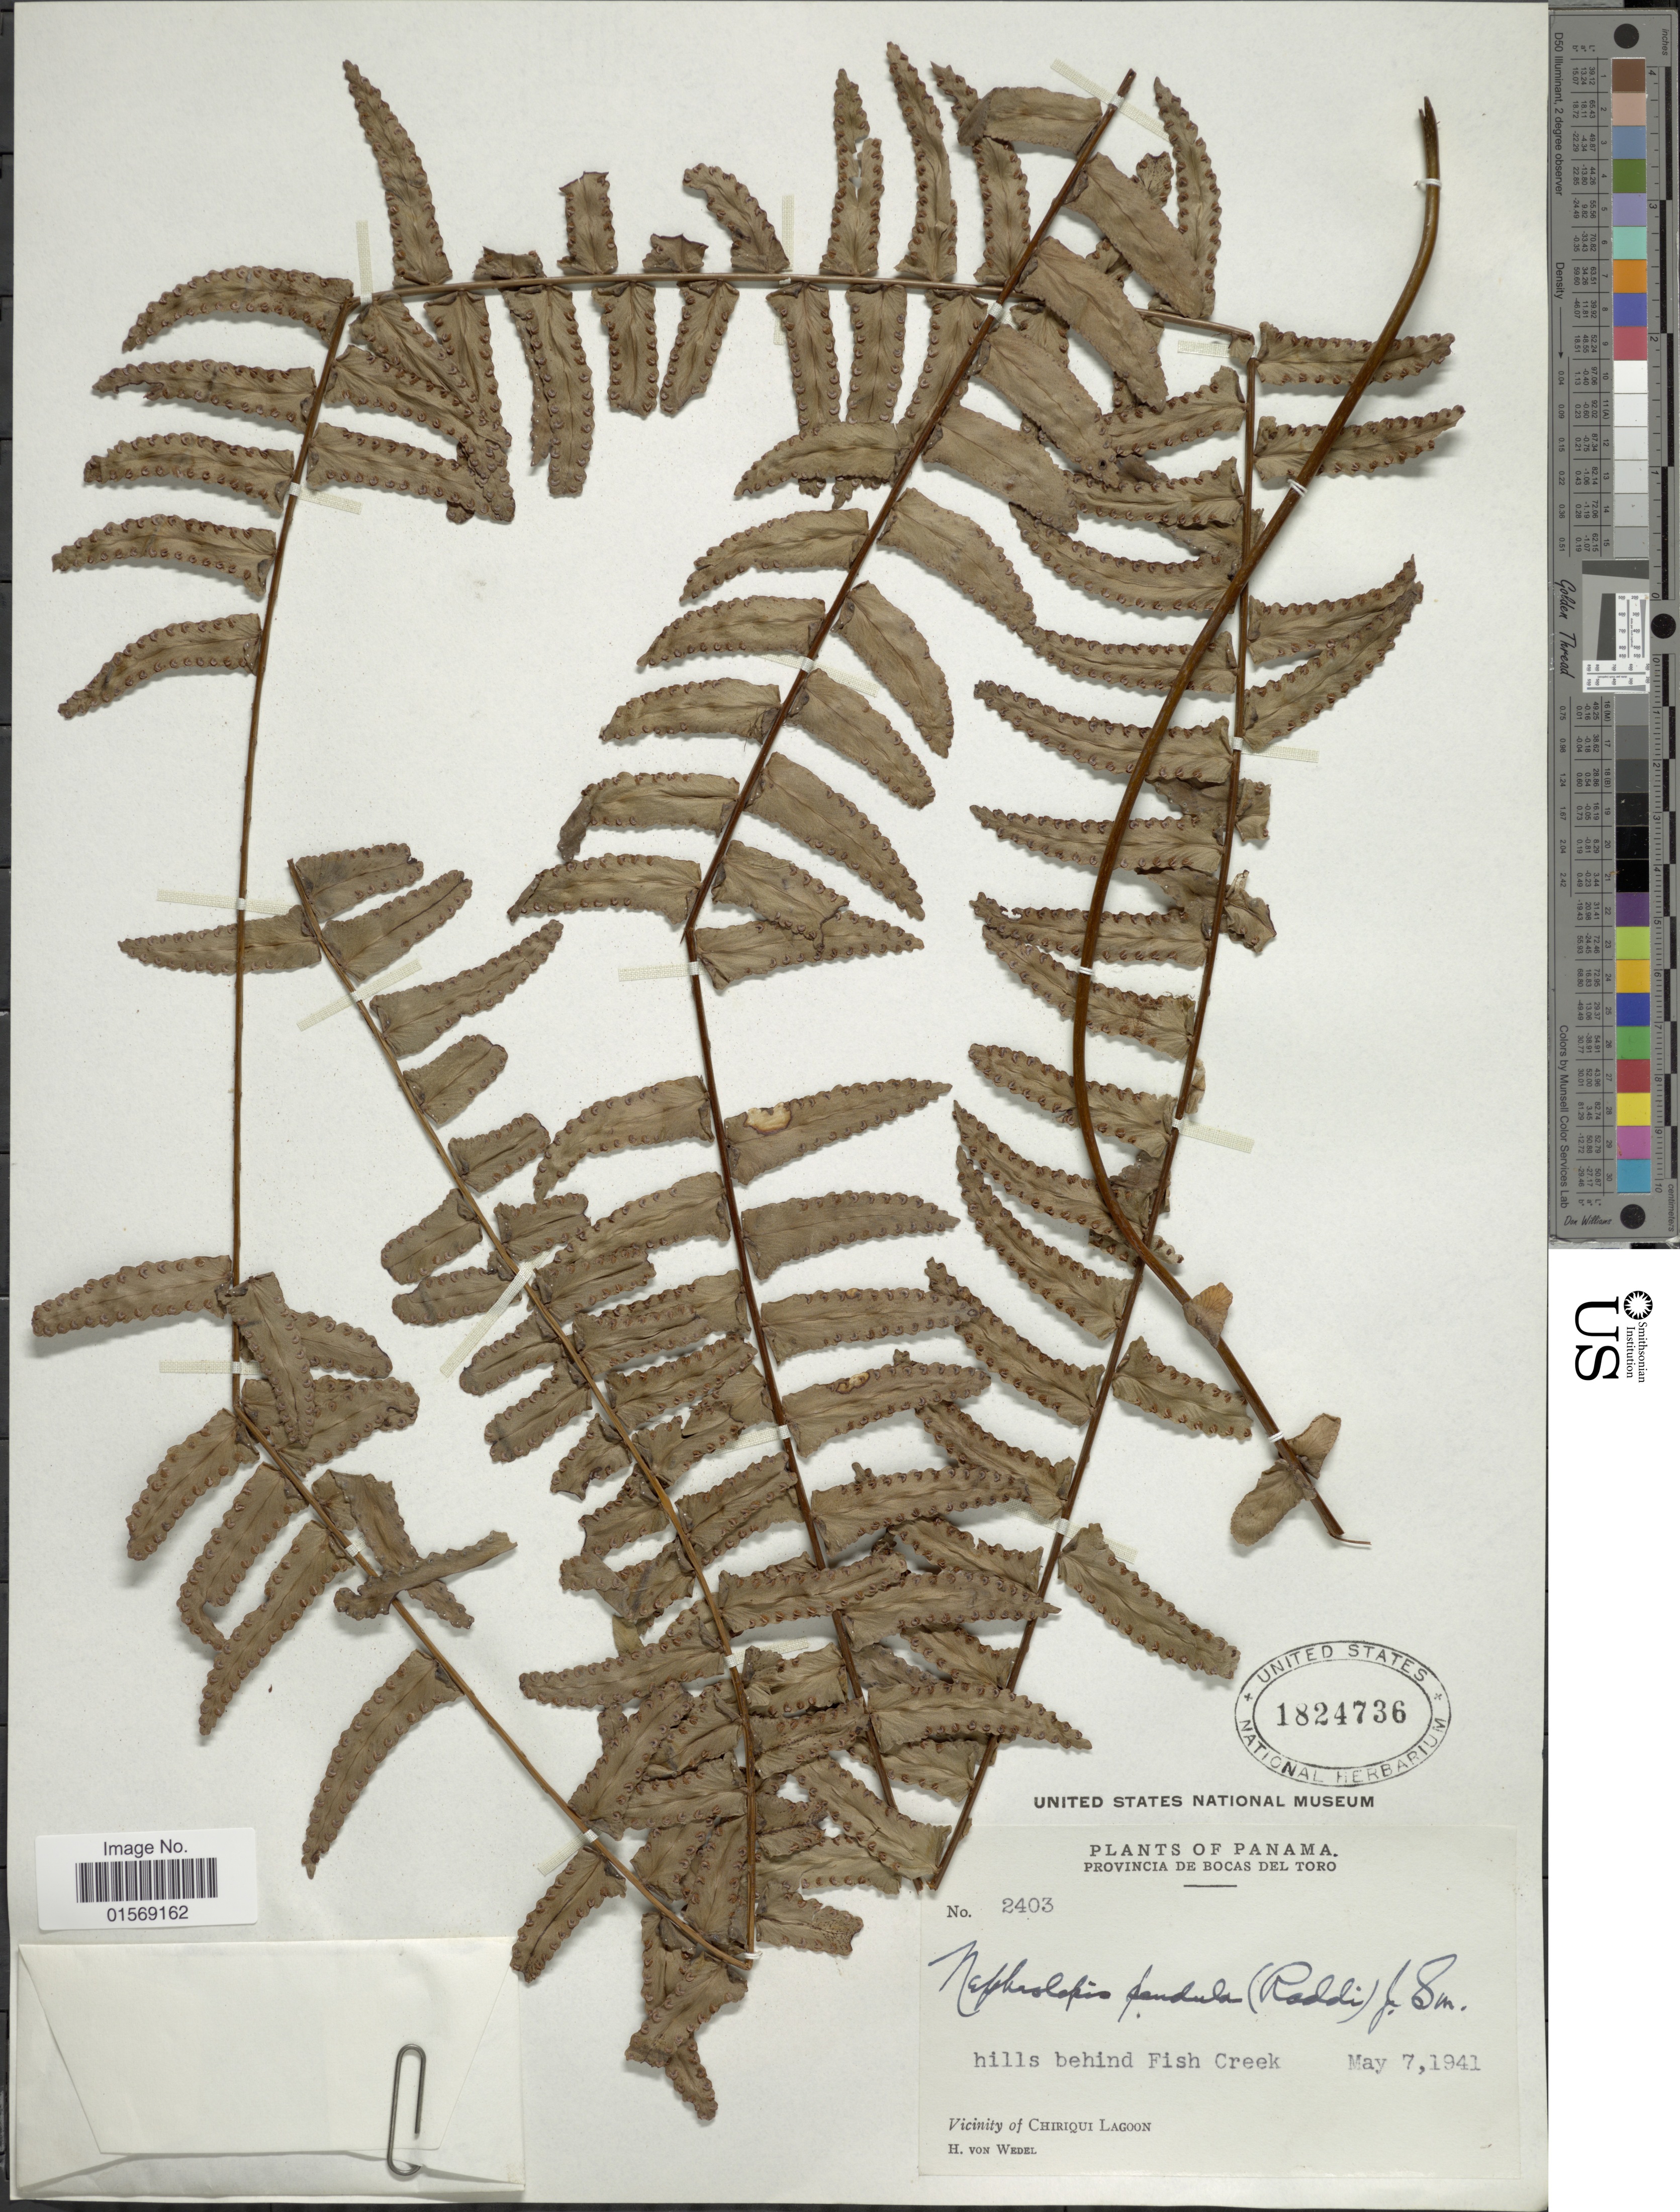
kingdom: Plantae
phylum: Tracheophyta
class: Polypodiopsida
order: Polypodiales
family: Nephrolepidaceae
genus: Nephrolepis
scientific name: Nephrolepis pendula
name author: (Raddi) J. Sm.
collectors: H. von Wedel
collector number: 2403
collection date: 1941-05-07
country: Panama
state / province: Bocas del Toro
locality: Panama, Provincia de Bocas del Toro. Hills behind Fish Creek. Vicinity of Chiriqui Lagoon.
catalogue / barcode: US 1824736